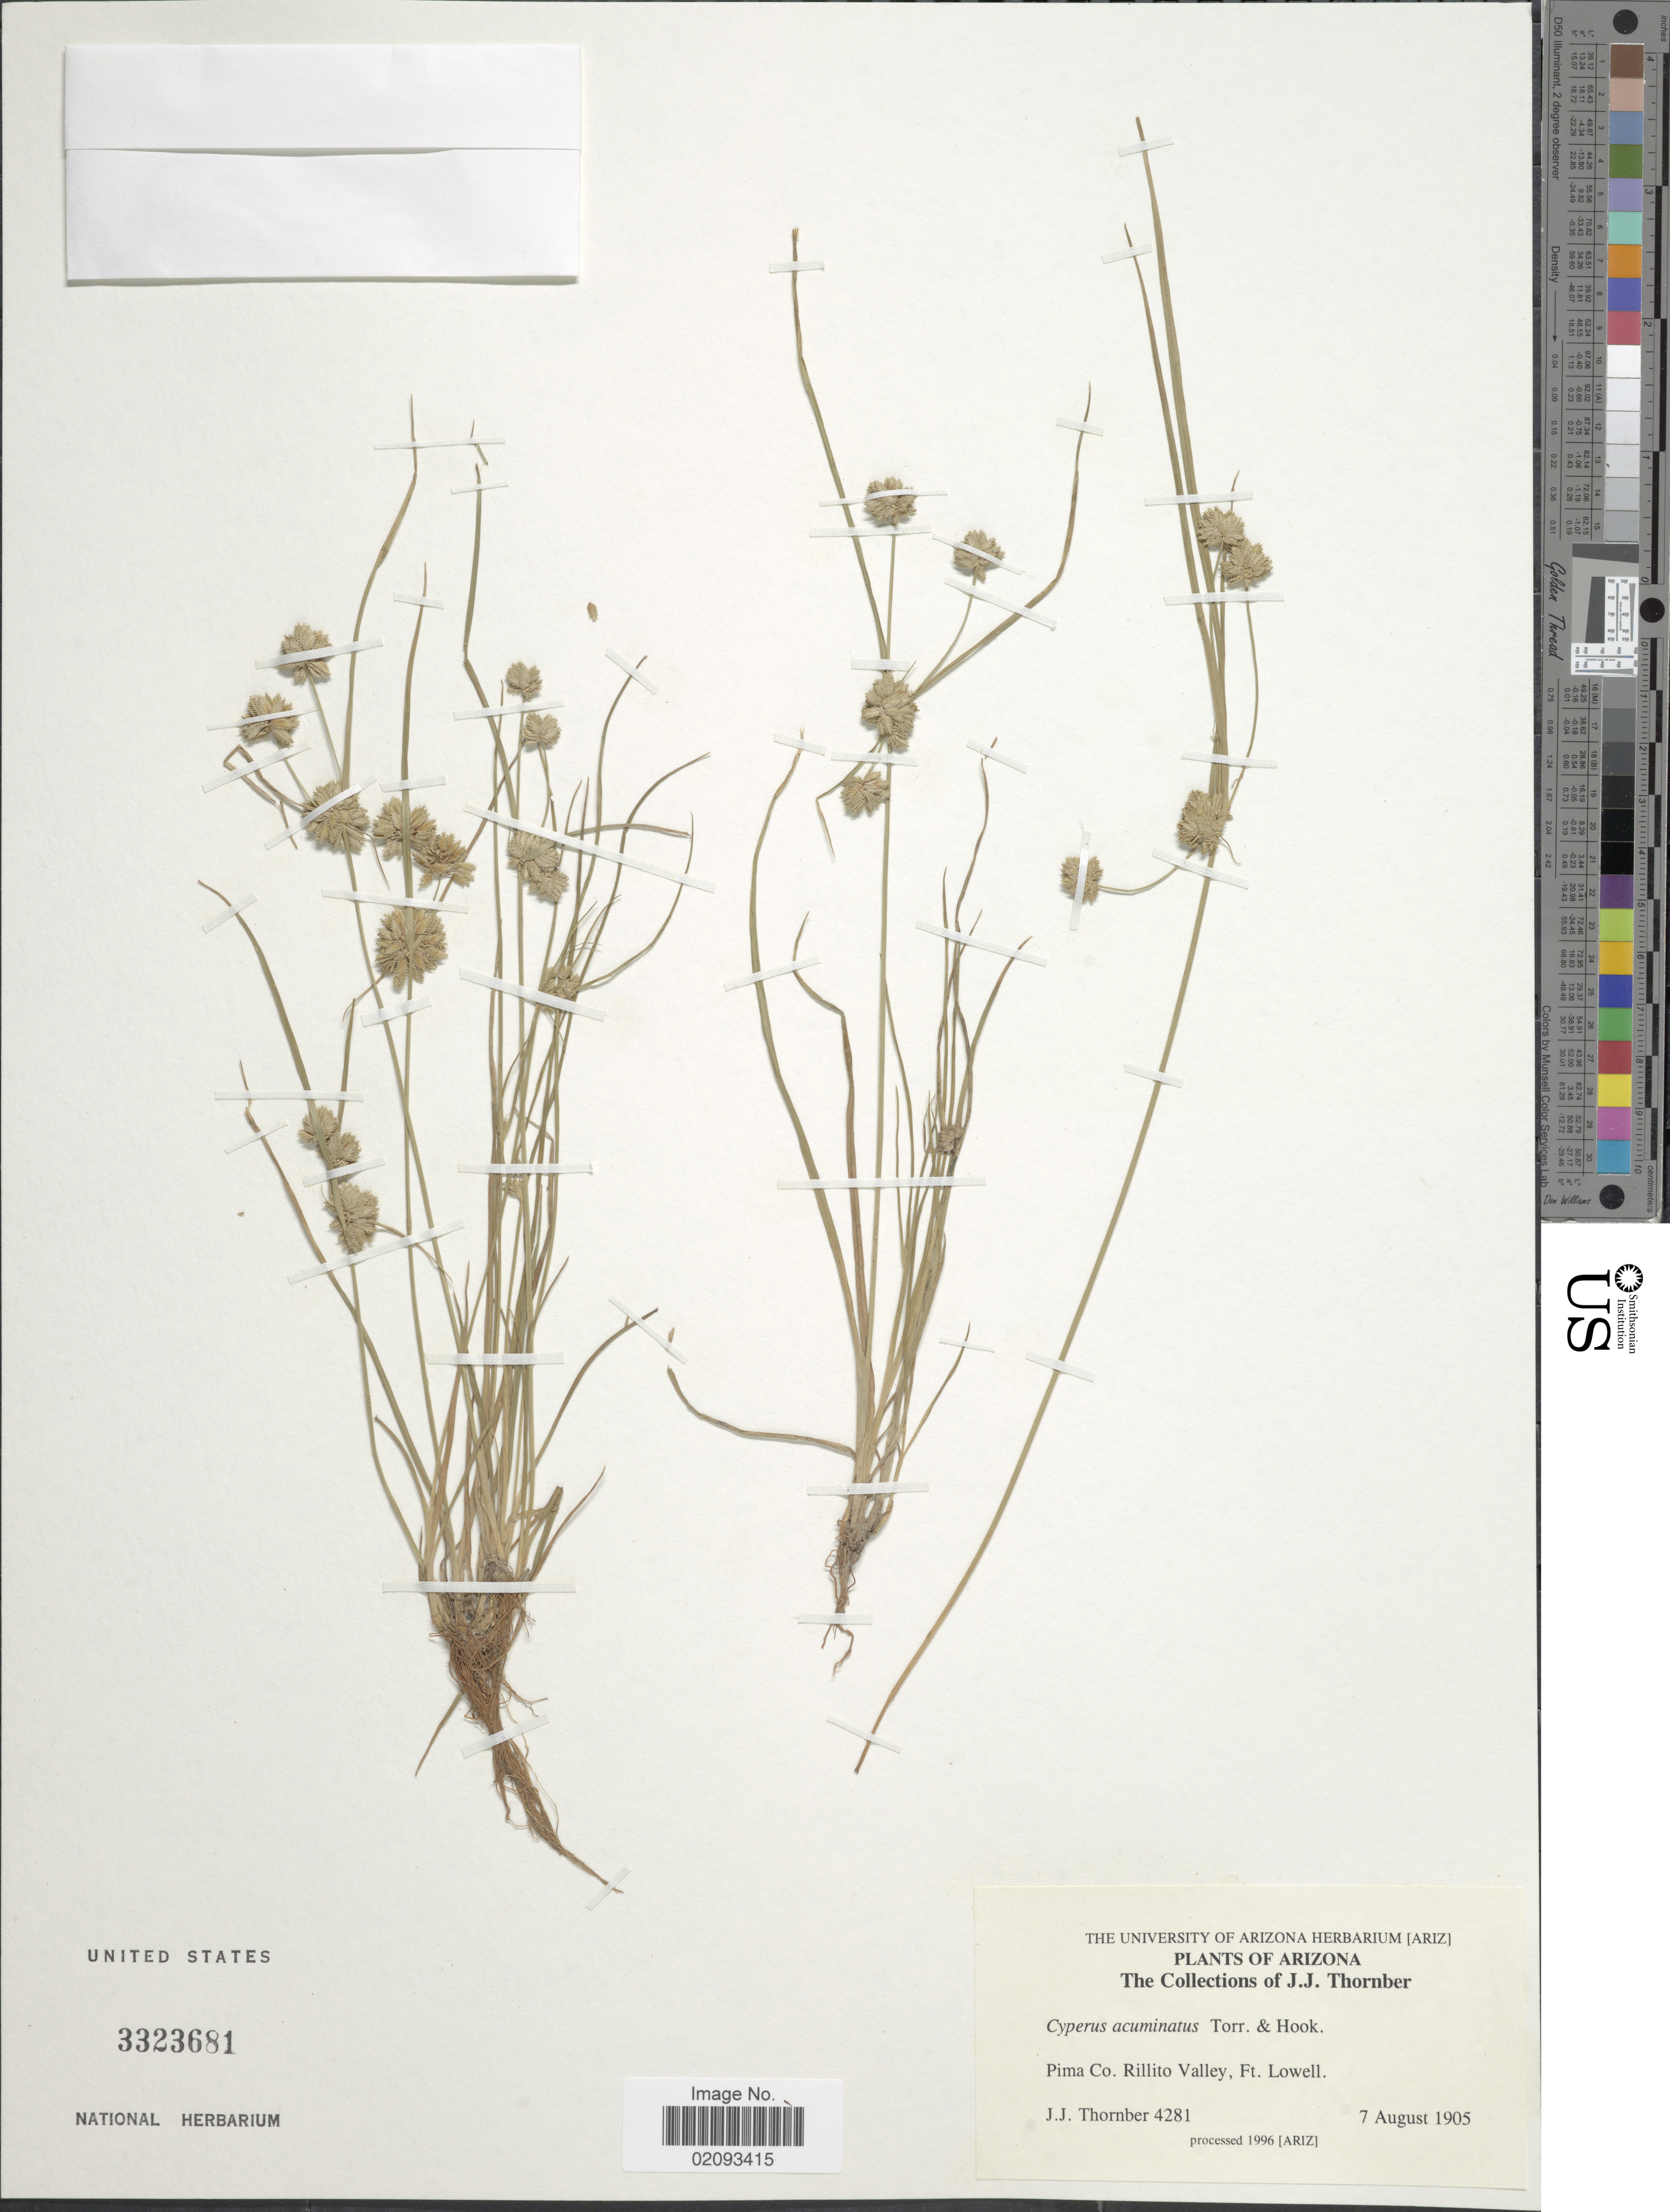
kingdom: Plantae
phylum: Tracheophyta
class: Liliopsida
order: Poales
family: Cyperaceae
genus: Cyperus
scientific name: Cyperus acuminatus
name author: Torr. & Hook.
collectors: J. Thornber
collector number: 4281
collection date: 1905-08-07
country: United States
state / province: Arizona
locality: Pima Co., Rillito Valley, Ft. Lowell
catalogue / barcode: US 3323681